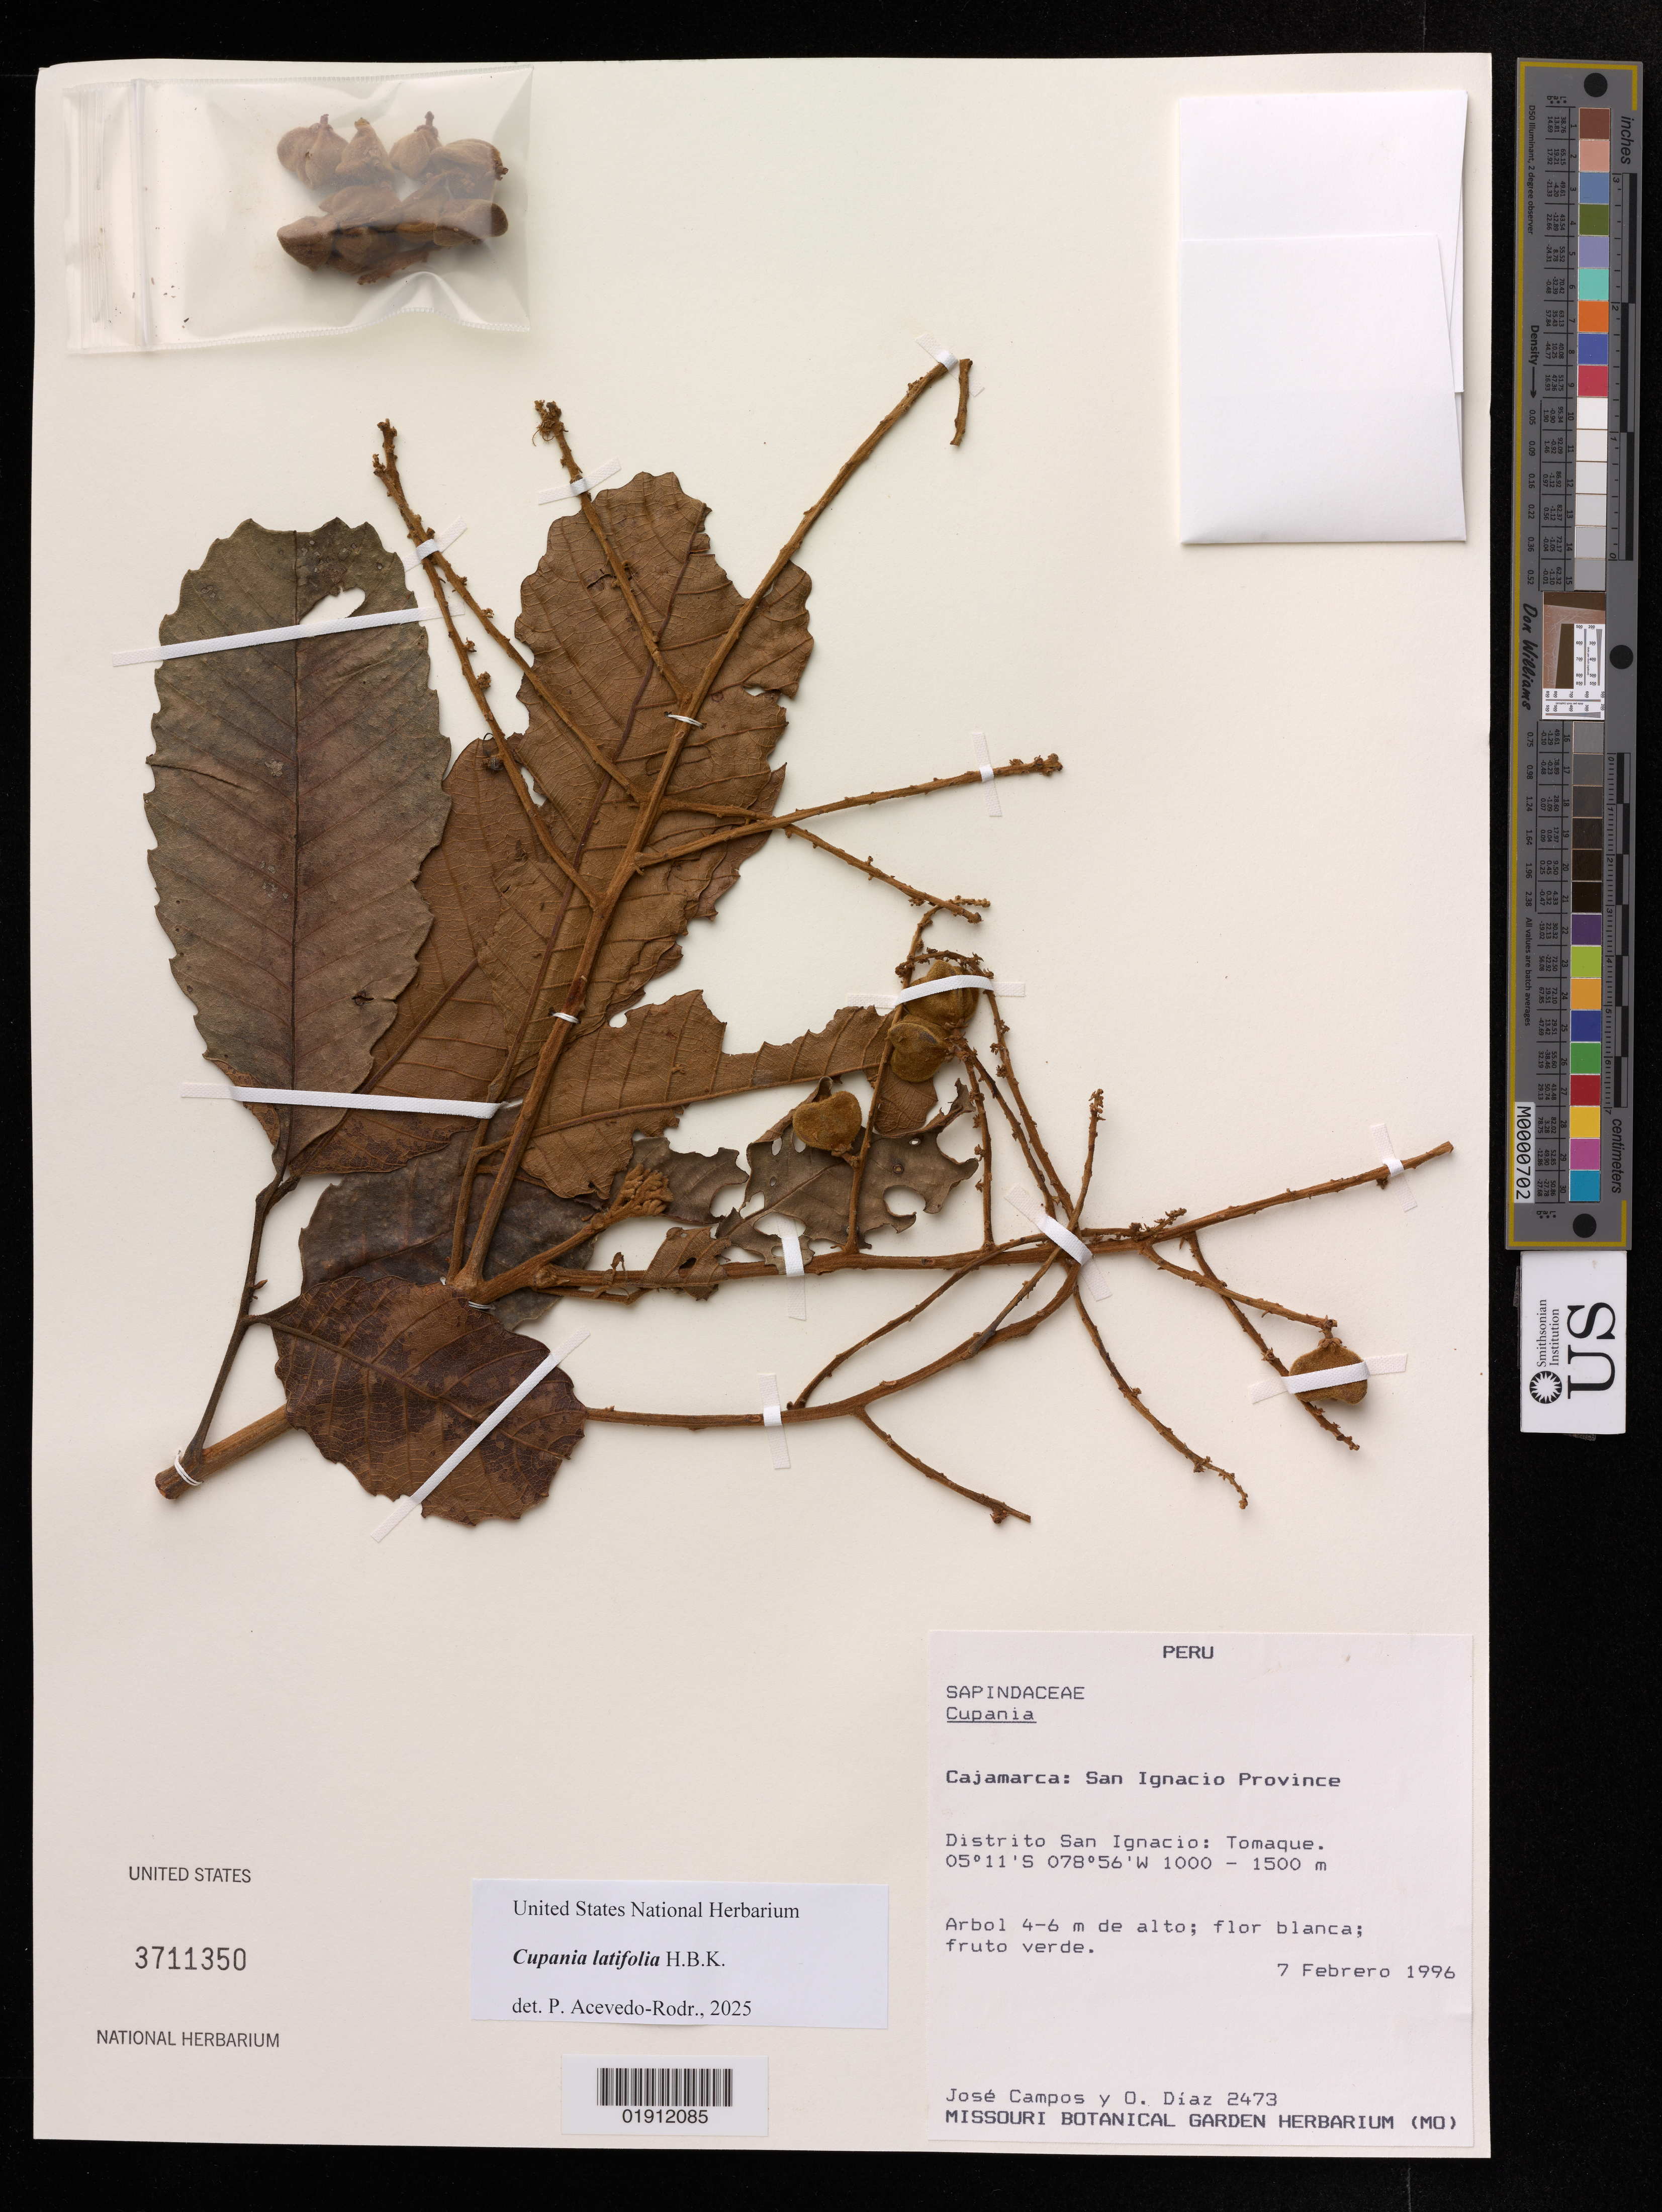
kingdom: Plantae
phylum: Tracheophyta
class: Magnoliopsida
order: Sapindales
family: Sapindaceae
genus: Cupania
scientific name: Cupania latifolia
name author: Kunth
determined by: Acevedo-Rodriguez, P., (US), Smithsonian Institution - National Museum of Natural History (UNITED STATES)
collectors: J. Campos & O. Diaz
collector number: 2473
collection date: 1996-02-07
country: Peru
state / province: Cajamarca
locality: San Ignacio Province; Tomaque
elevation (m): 1000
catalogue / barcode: US 3711350